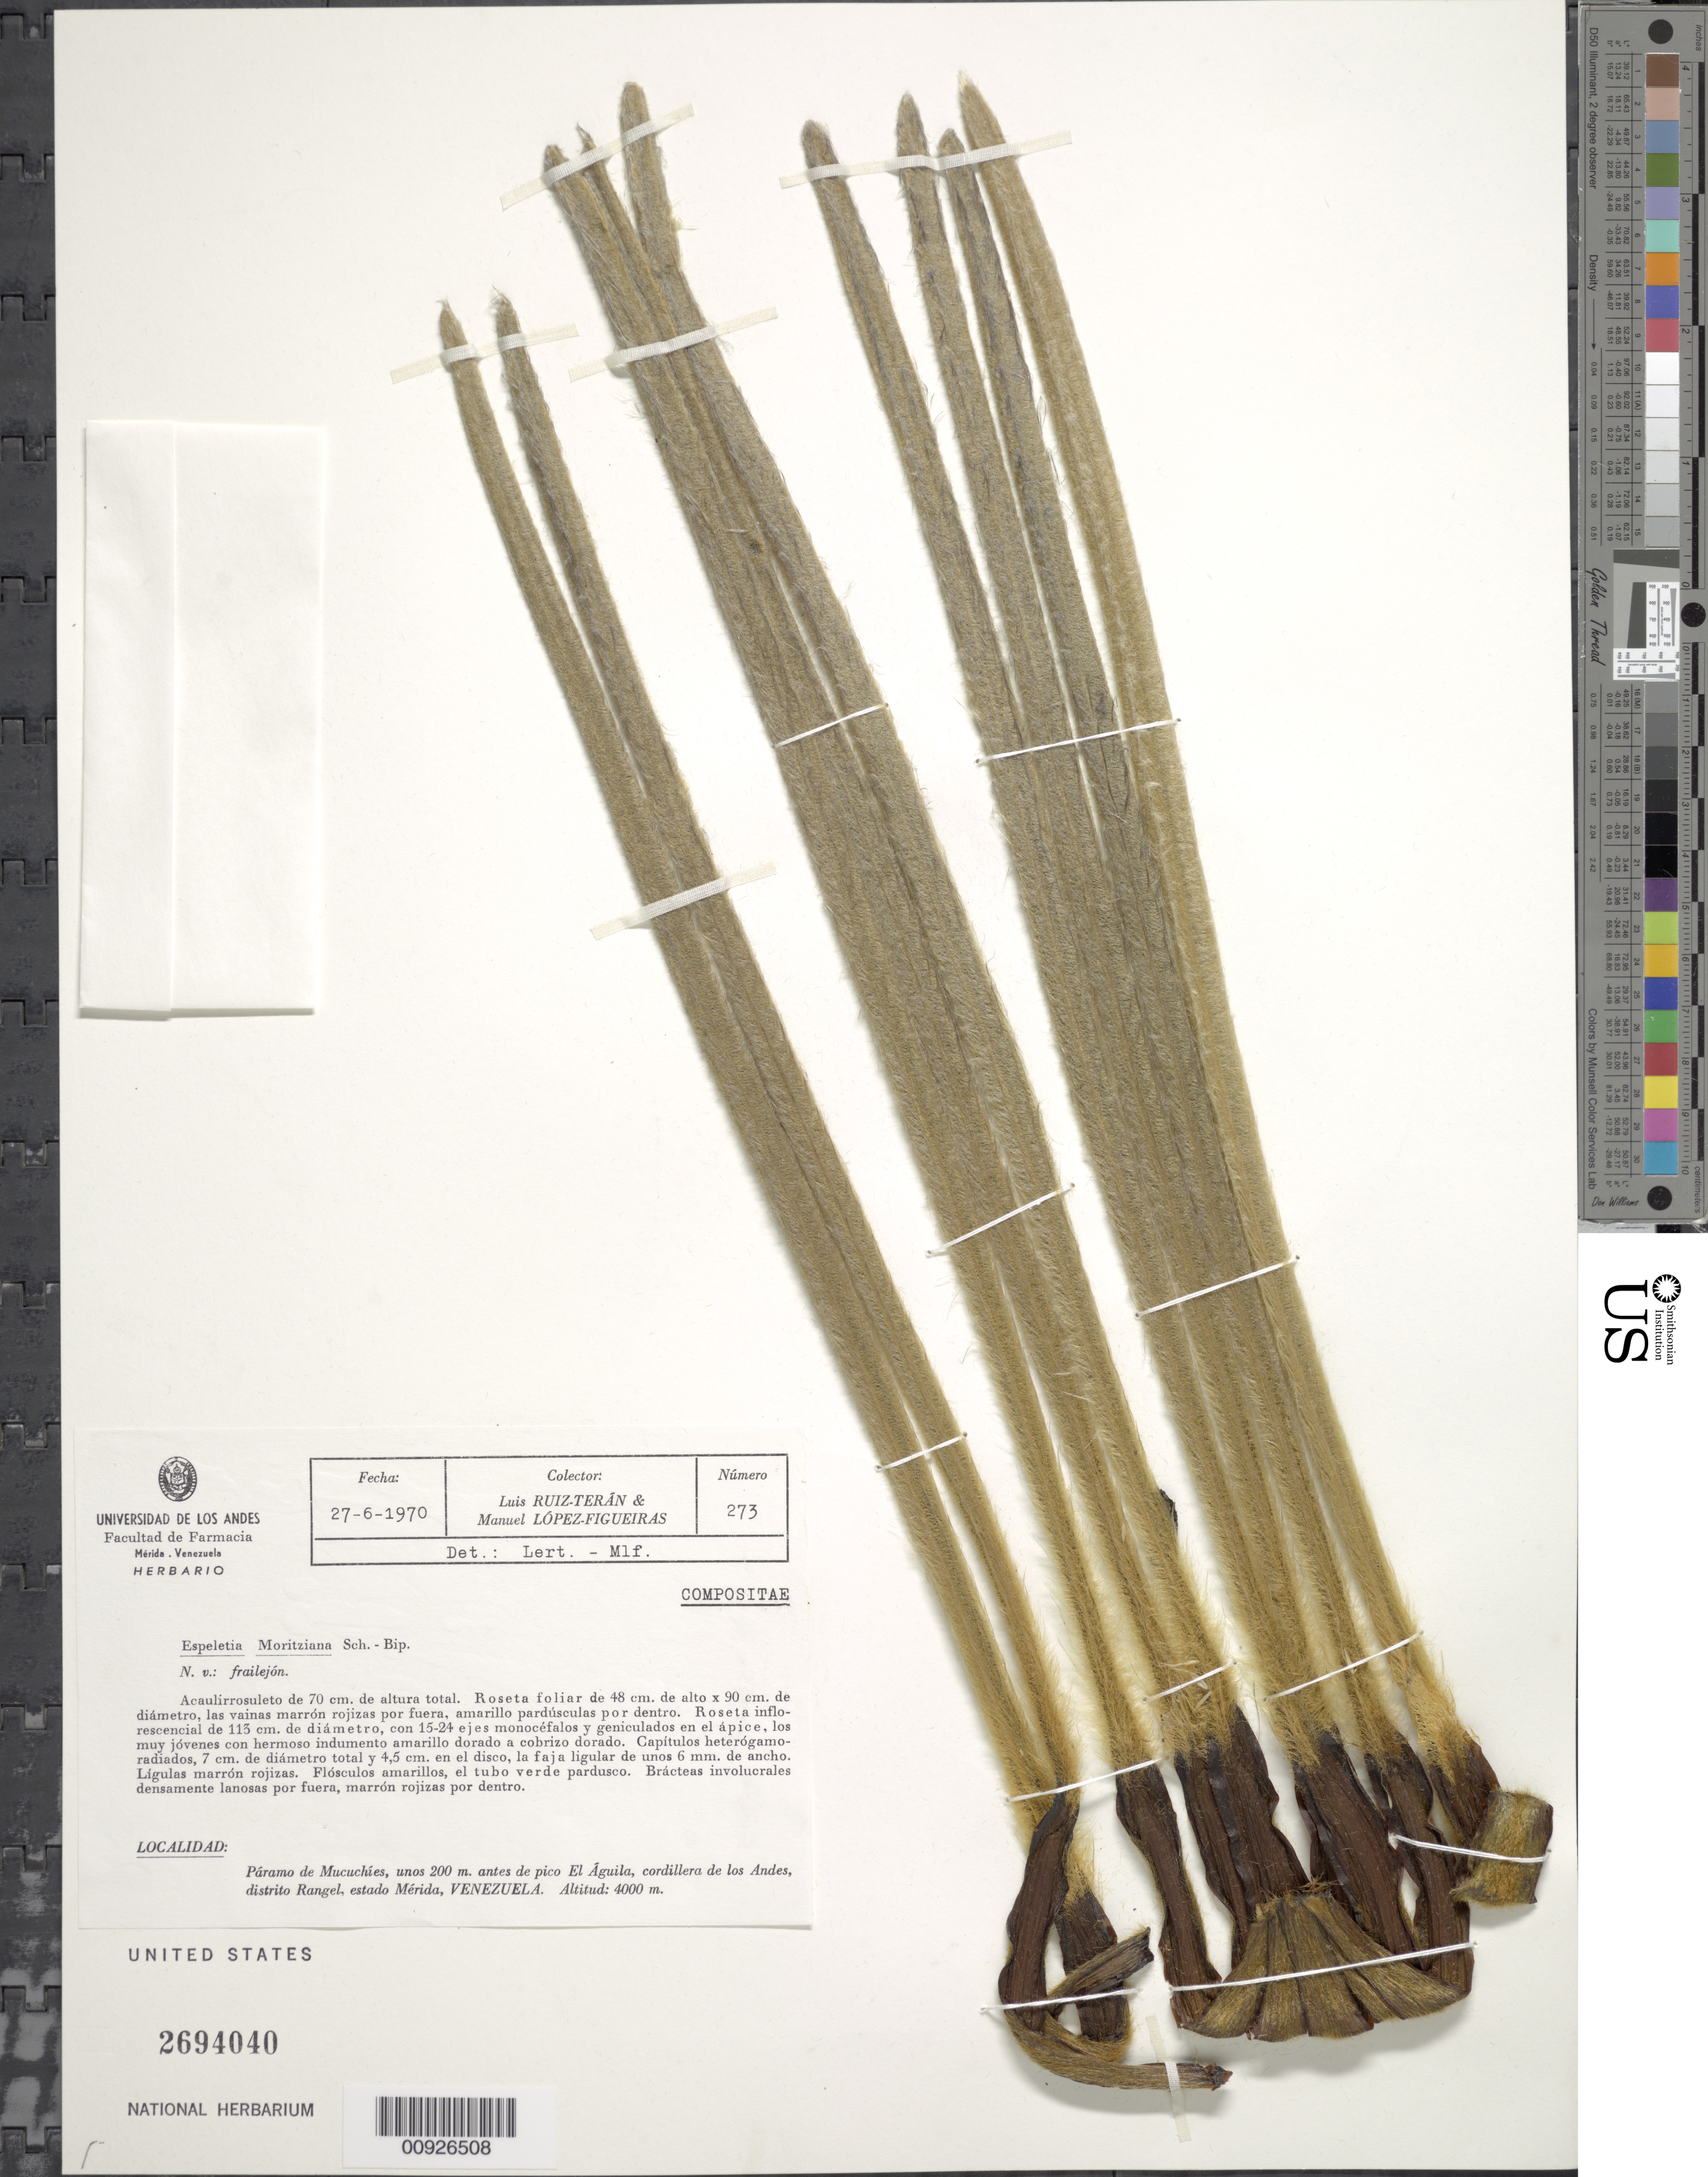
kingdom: Plantae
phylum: Tracheophyta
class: Magnoliopsida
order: Asterales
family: Asteraceae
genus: Coespeletia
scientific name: Coespeletia moritziana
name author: (Sch. Bip. ex Wedd.) Cuatrec.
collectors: L. E. Ruíz-Terán & M. López Figueiras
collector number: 273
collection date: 1970-06-27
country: Venezuela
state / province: Mérida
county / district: Rangel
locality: P. de Mucuchíes. Unos 200 m antes del Pico El Águila, cordillera de los Andes.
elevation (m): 4000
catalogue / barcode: US 2694040